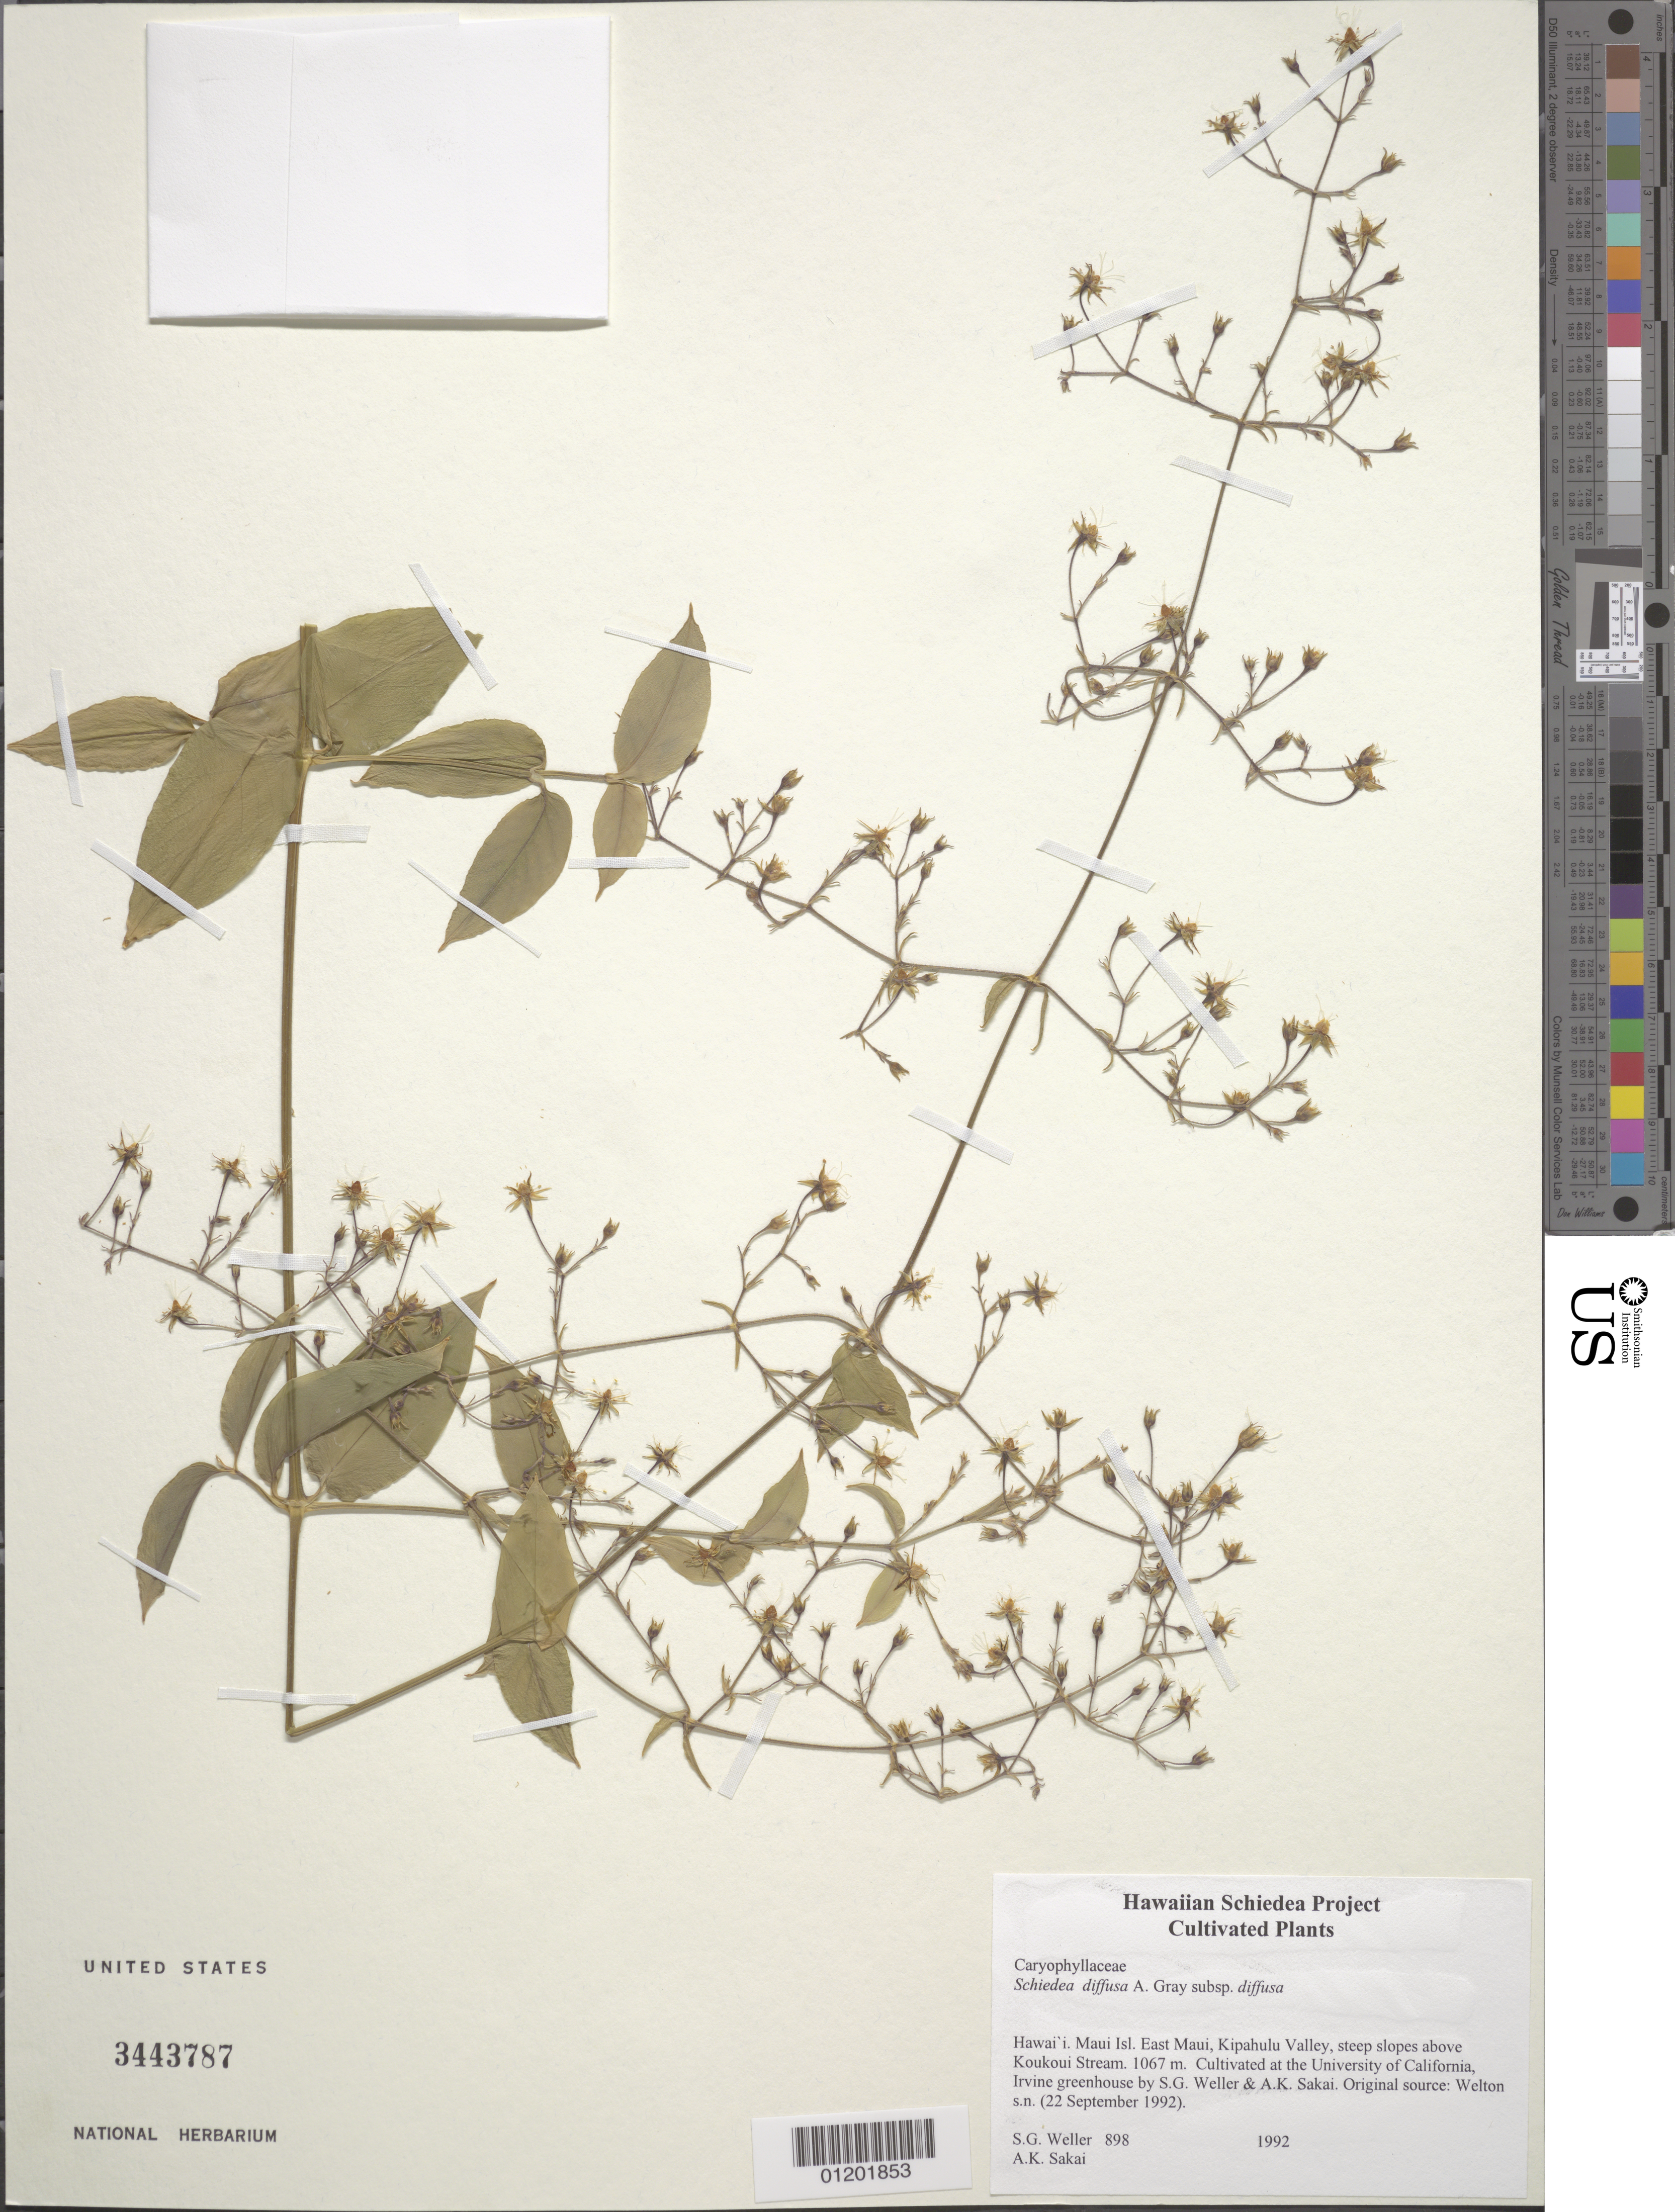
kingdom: Plantae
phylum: Tracheophyta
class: Magnoliopsida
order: Caryophyllales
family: Caryophyllaceae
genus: Schiedea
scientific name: Schiedea diffusa subsp. diffusa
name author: A. Gray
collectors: S. G. Weller & A. Sakai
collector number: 898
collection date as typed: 1992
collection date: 1992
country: United States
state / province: California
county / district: Orange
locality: University of California, Irvine greenhouse.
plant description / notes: Cultivated at the University of California, Irvine greenhouse by S.G. Weller & A.K. Sakai. Original source: from seeds collected by Patti Welton on 22 September 1992 (East Maui, Kipahulu Valley, steep slopes above Koukoui Stream, 1067 m).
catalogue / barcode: US 3443787